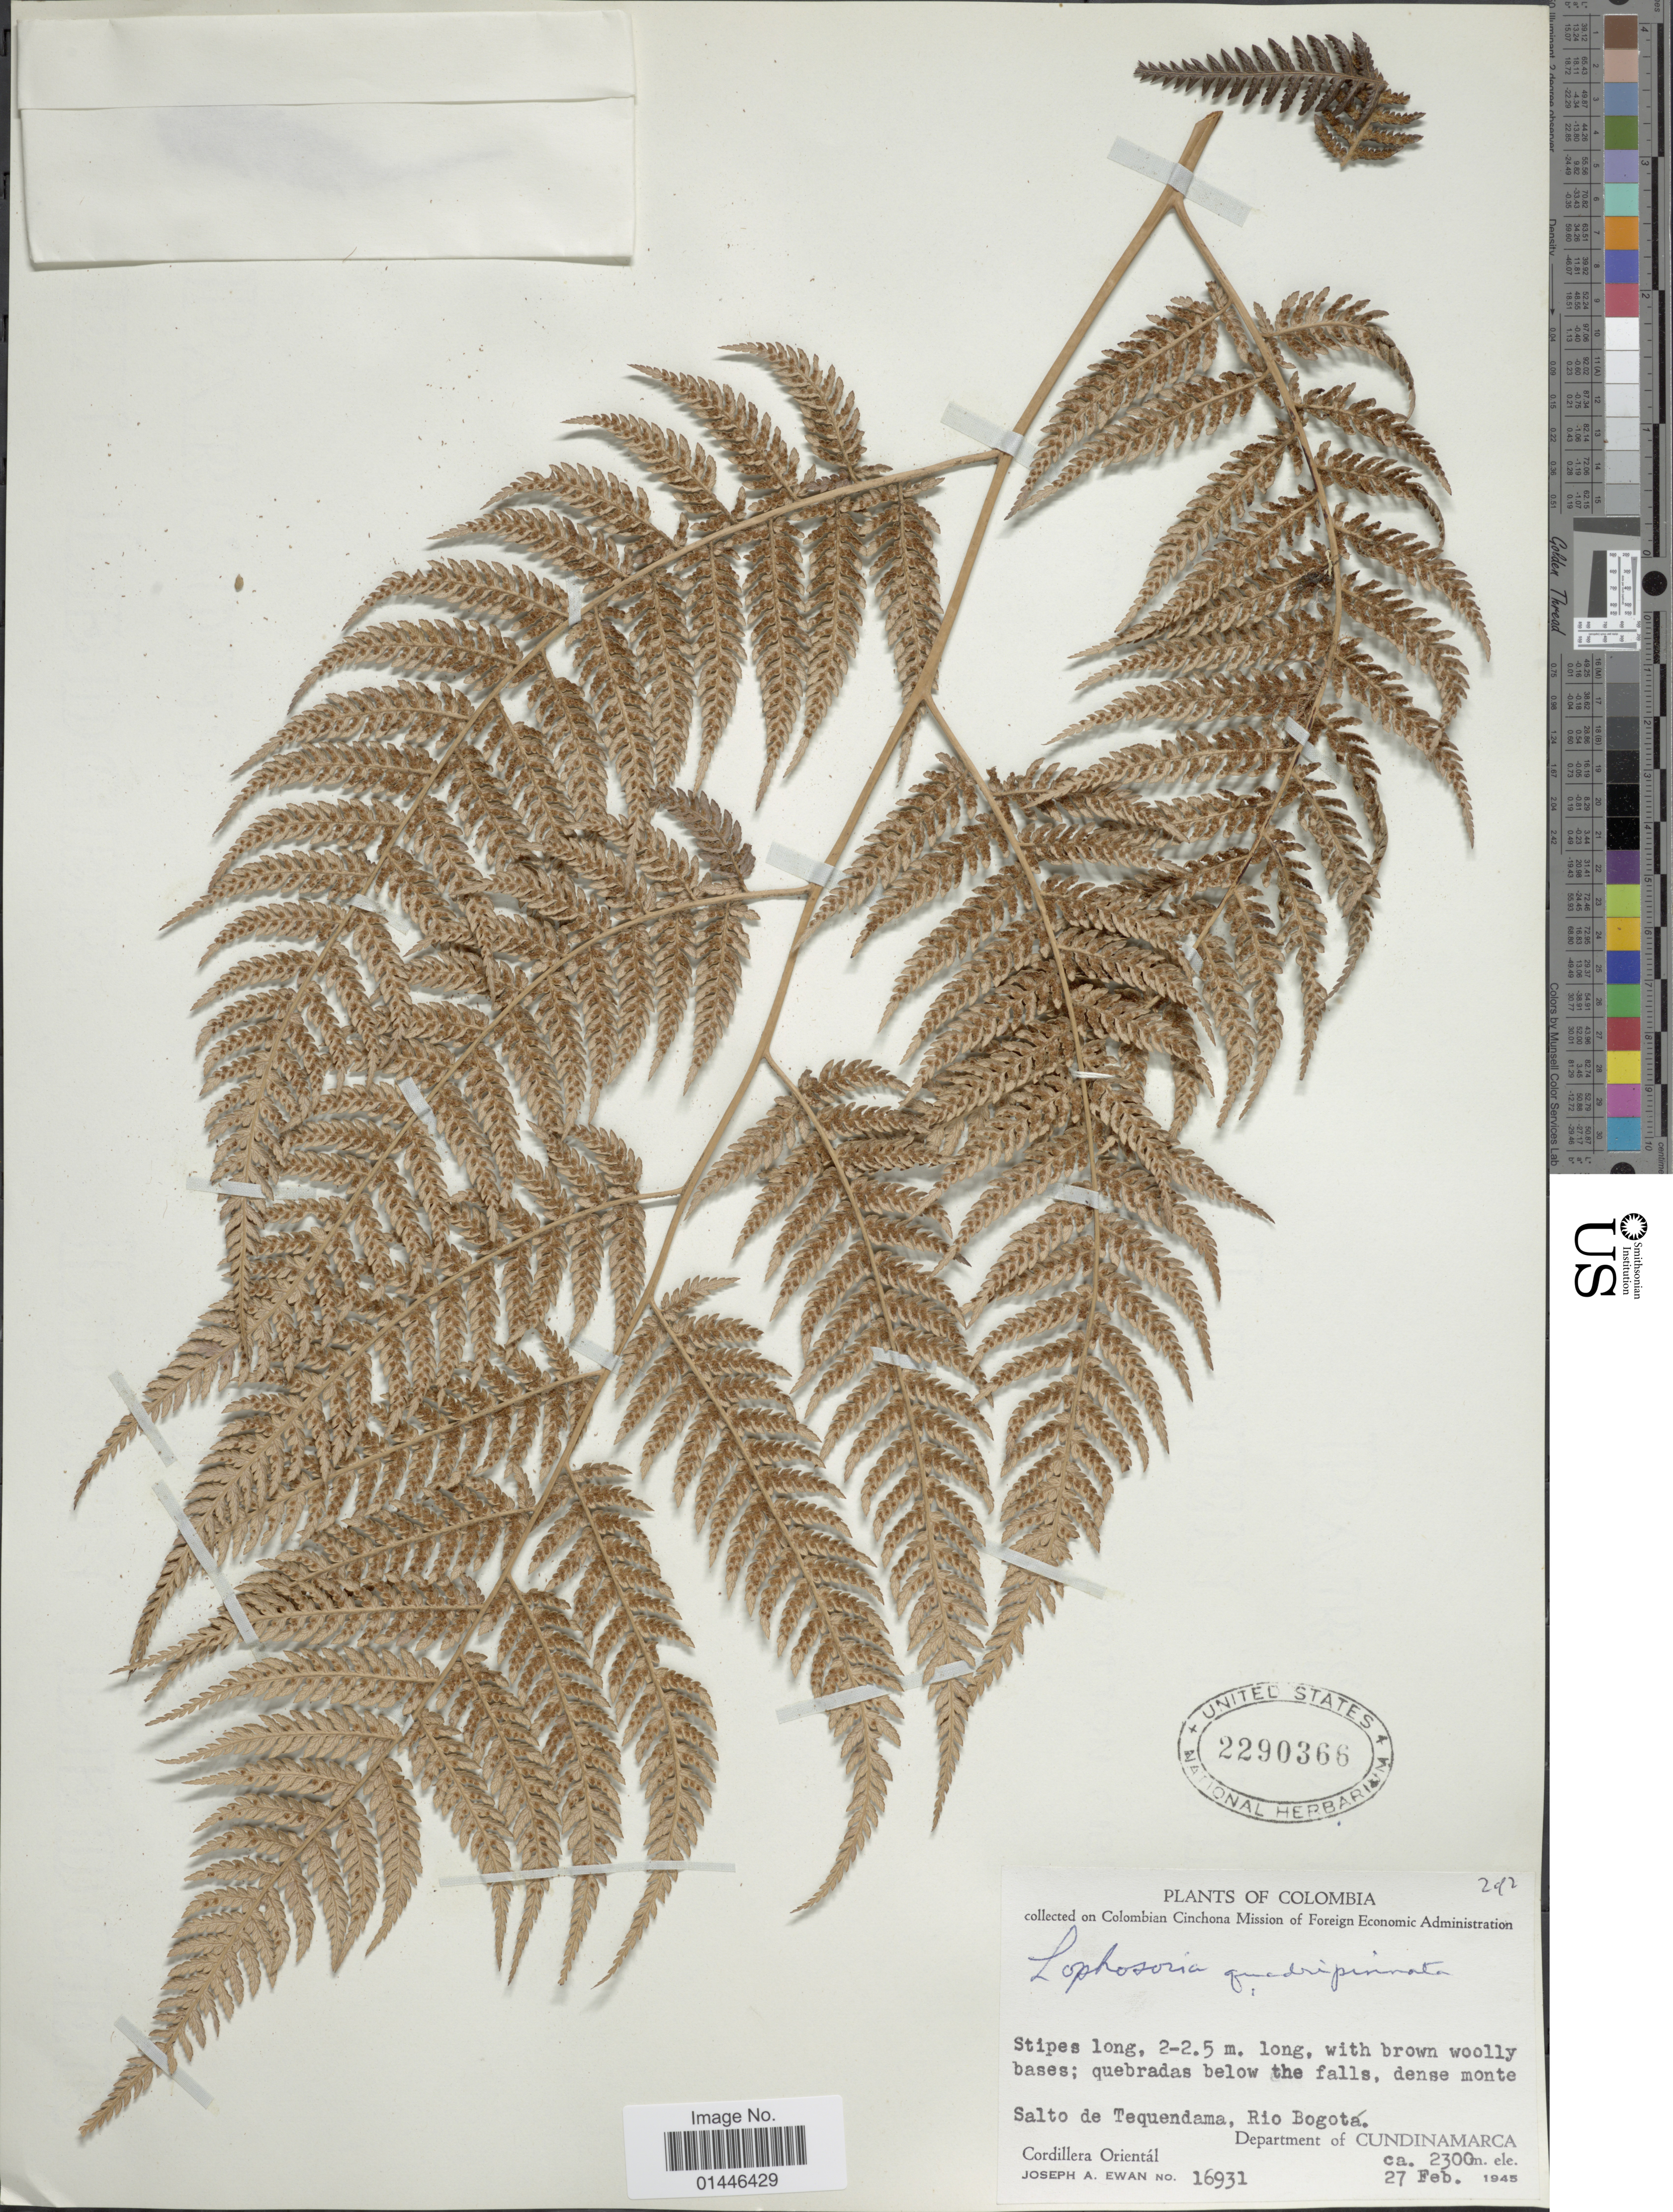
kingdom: Plantae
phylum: Tracheophyta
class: Polypodiopsida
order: Cyatheales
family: Dicksoniaceae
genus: Lophosoria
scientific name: Lophosoria quadripinnata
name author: (J.F. Gmel.) C. Chr.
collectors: J. A. Ewan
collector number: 16931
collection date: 1945-02-27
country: Colombia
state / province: Cundinamarca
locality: Salto de Tequendama, Rio Bogotá. Cordillera Orientál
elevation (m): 2300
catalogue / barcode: US 2290366